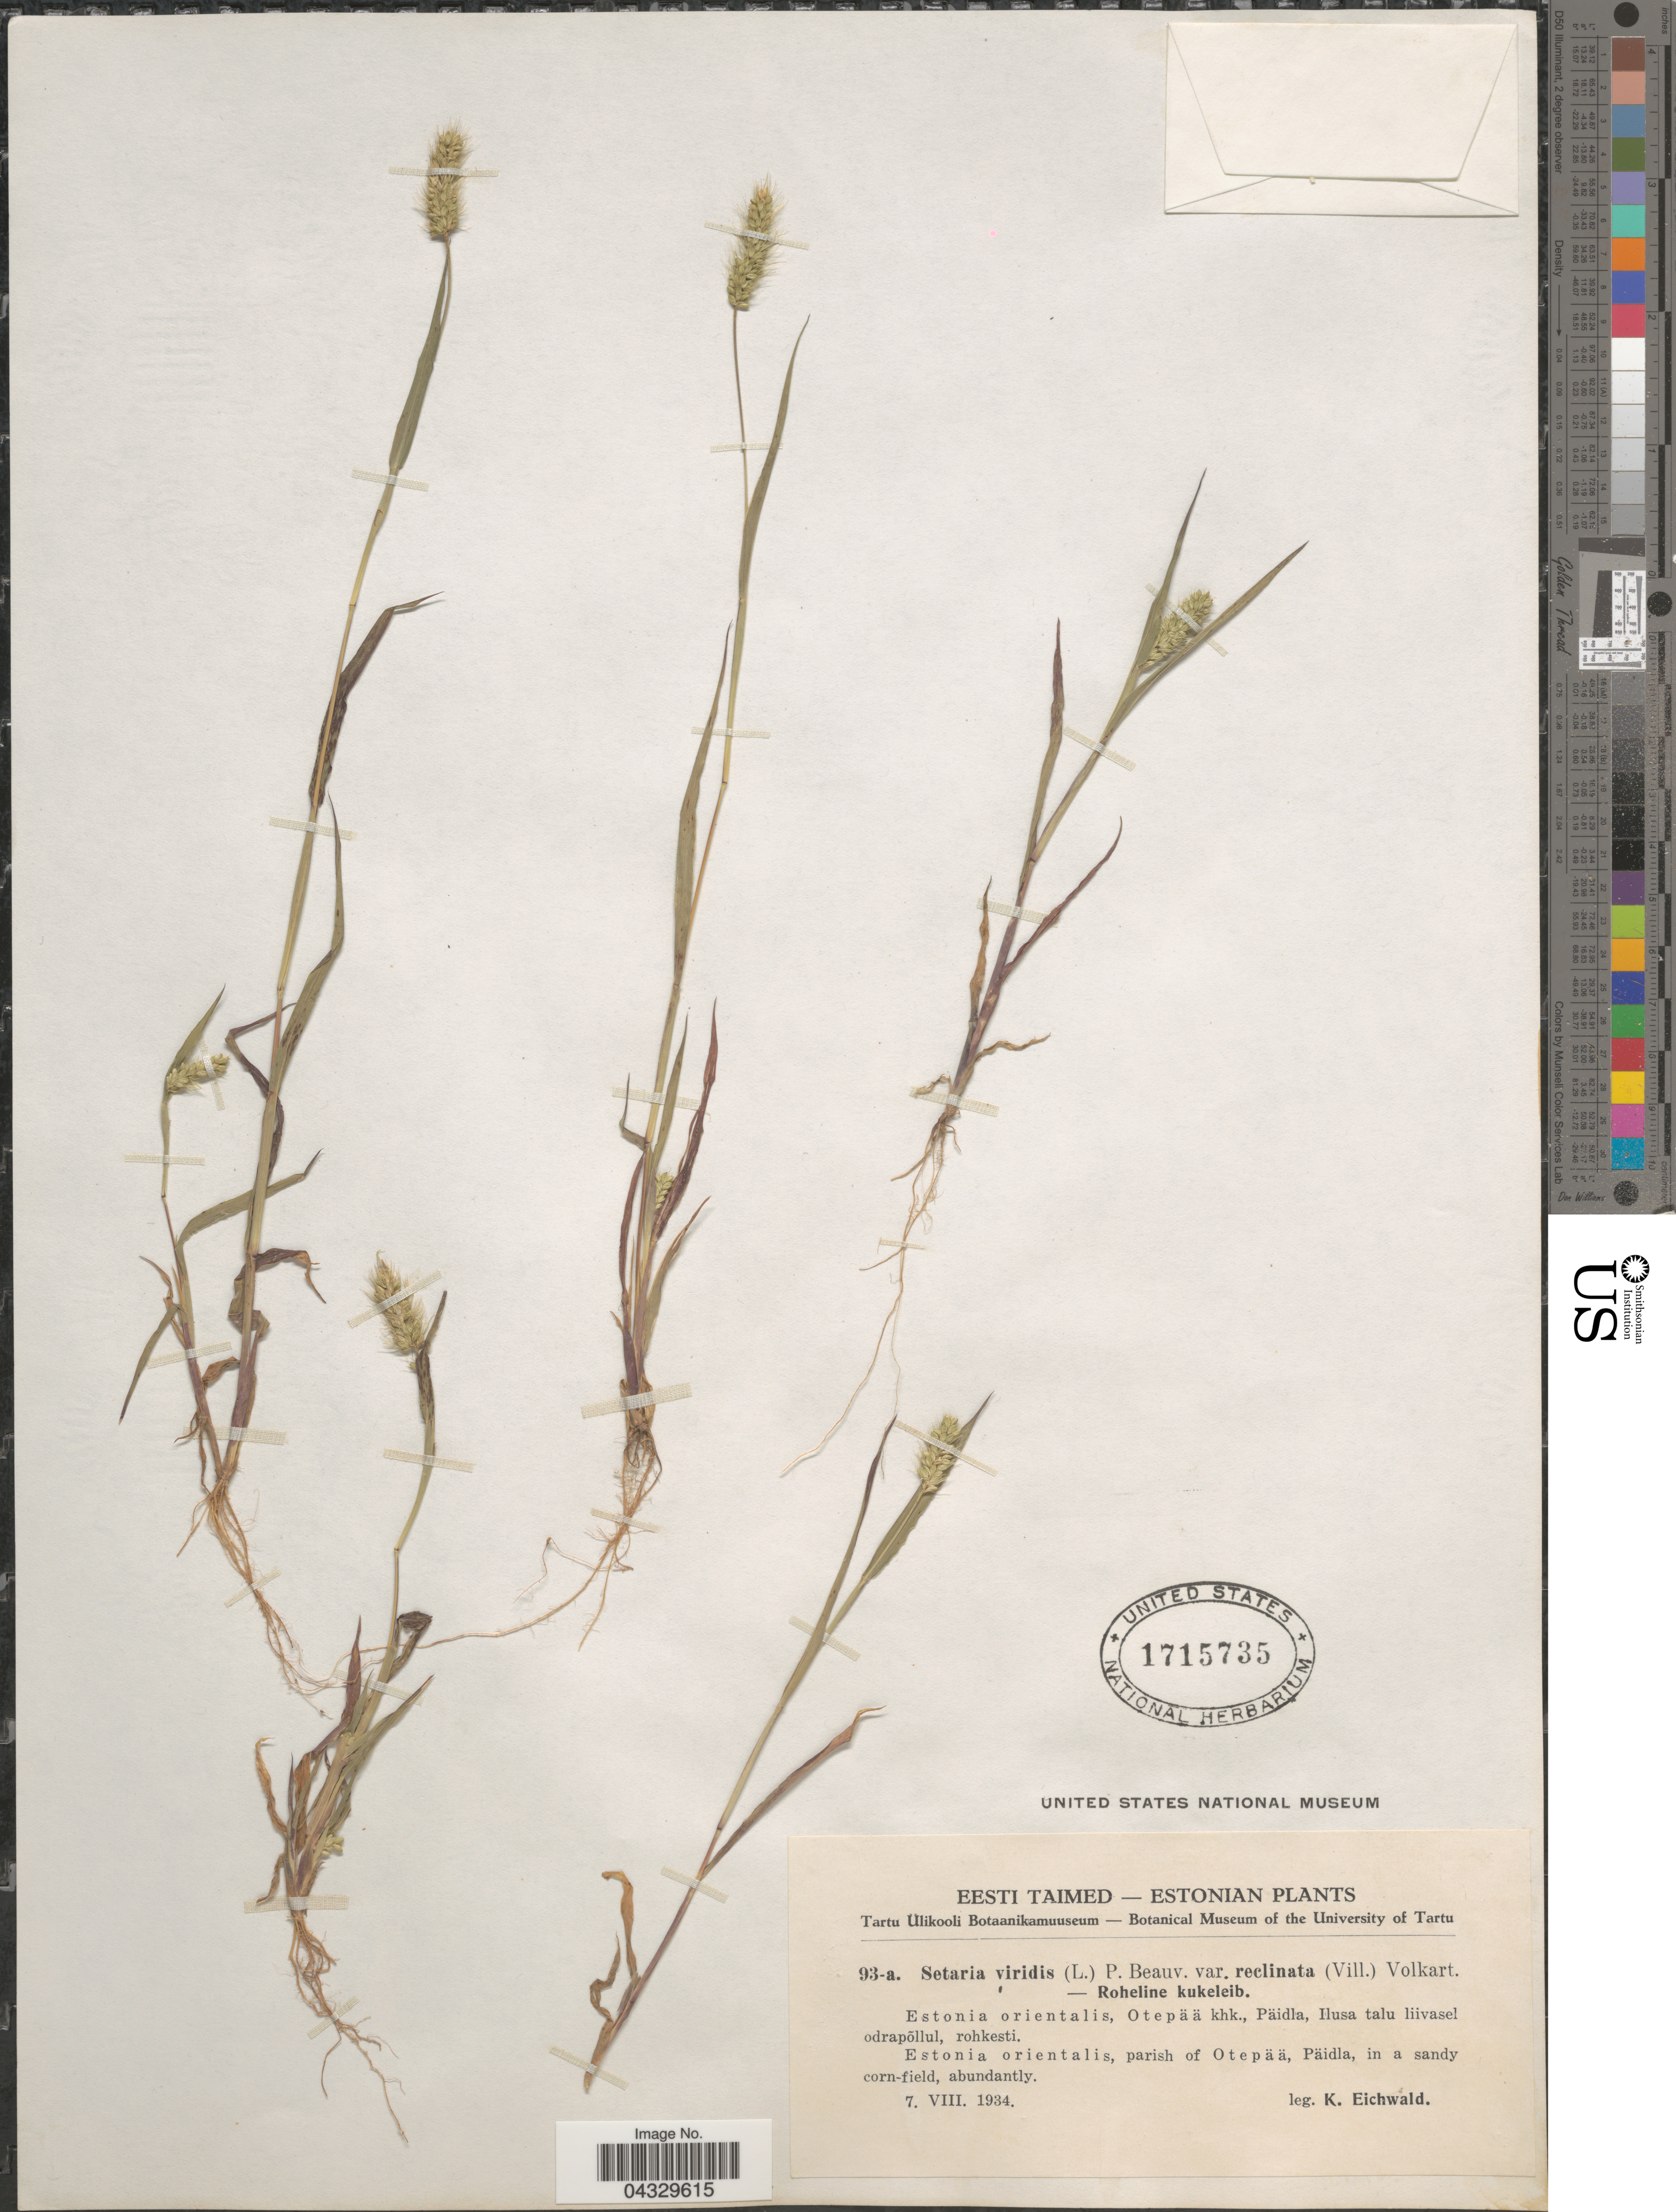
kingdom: Plantae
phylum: Tracheophyta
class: Liliopsida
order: Poales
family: Poaceae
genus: Setaria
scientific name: Setaria viridis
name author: (L.) P. Beauv.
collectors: K. Eichwald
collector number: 93-a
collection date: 1934-08-07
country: Estonia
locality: Estonia orientalis, parish of Otepää, Päidla, in a sandy corn-field, abundantly.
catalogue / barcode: US 1715735